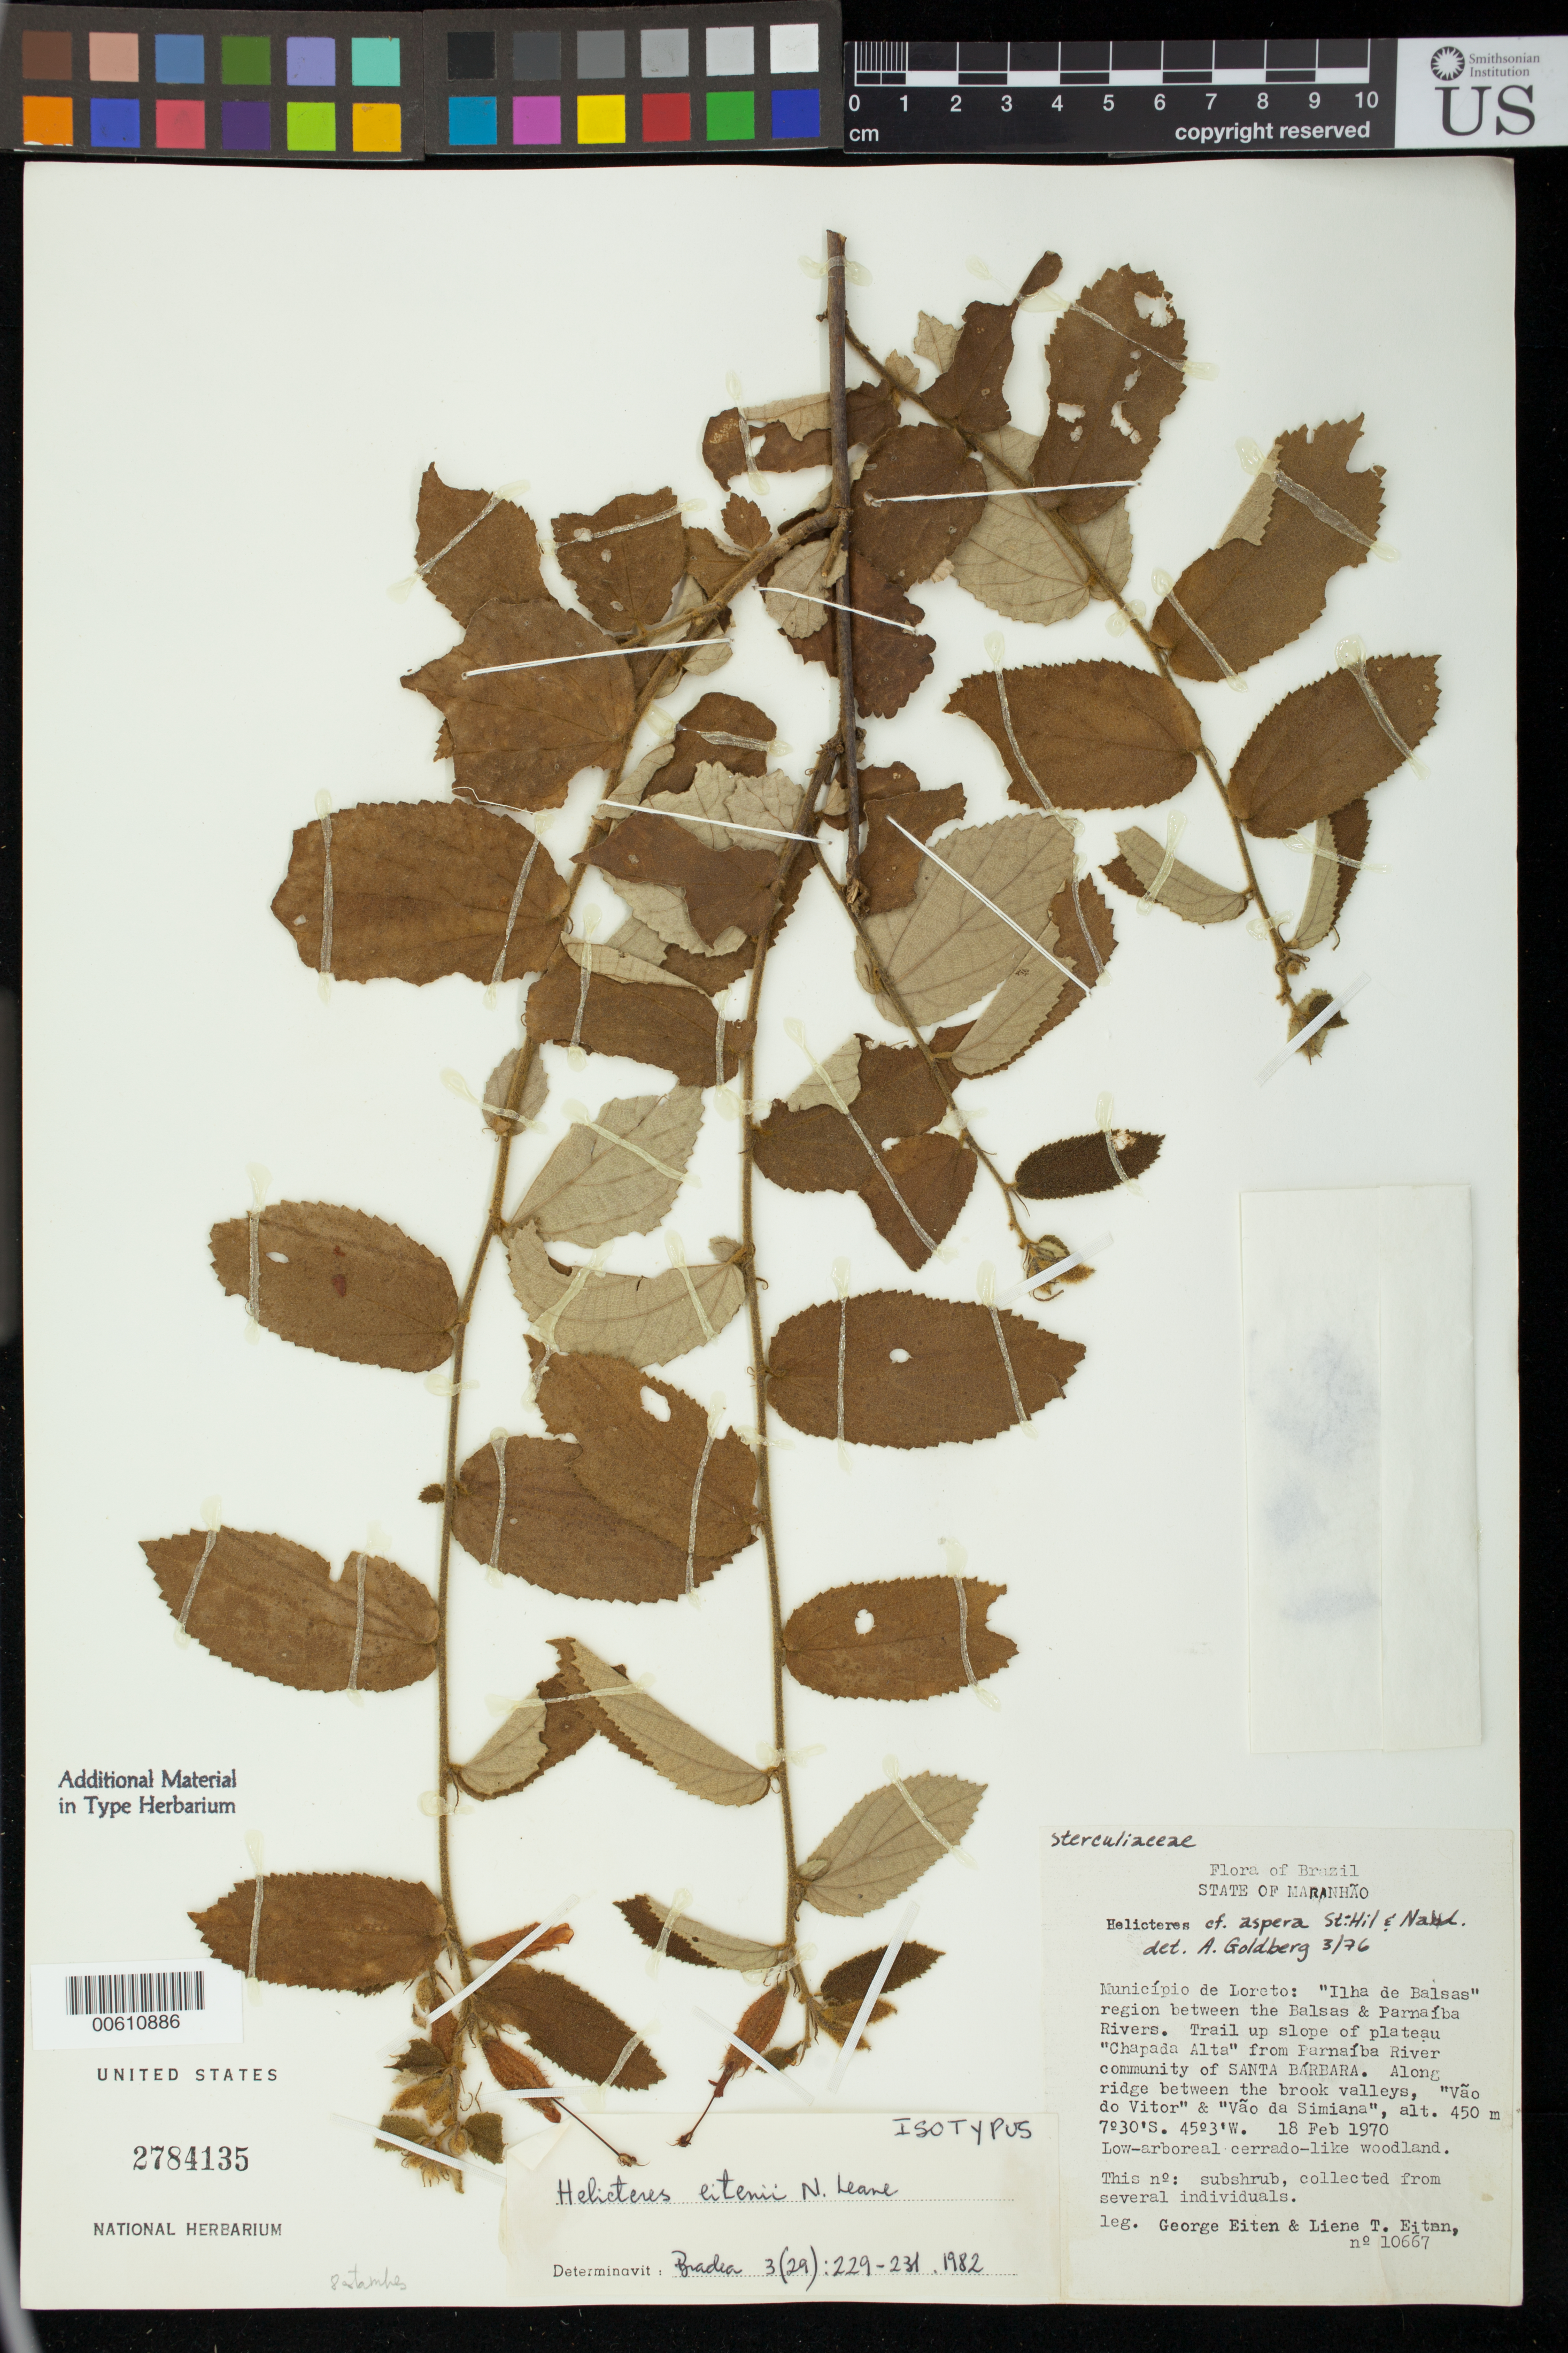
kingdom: Plantae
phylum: Tracheophyta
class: Magnoliopsida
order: Malvales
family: Malvaceae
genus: Helicteres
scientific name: Helicteres eitenii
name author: Leane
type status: Isotype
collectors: G. Eiten & L. T. Eiten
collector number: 10667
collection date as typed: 18 Feb 1970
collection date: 1970-02-18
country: Brazil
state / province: Maranhão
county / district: Lorêto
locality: Ilha de Balsas, region between the Balsas & Parnaiba Rivers, Santa Barbara Community.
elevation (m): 450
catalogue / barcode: US 2784135